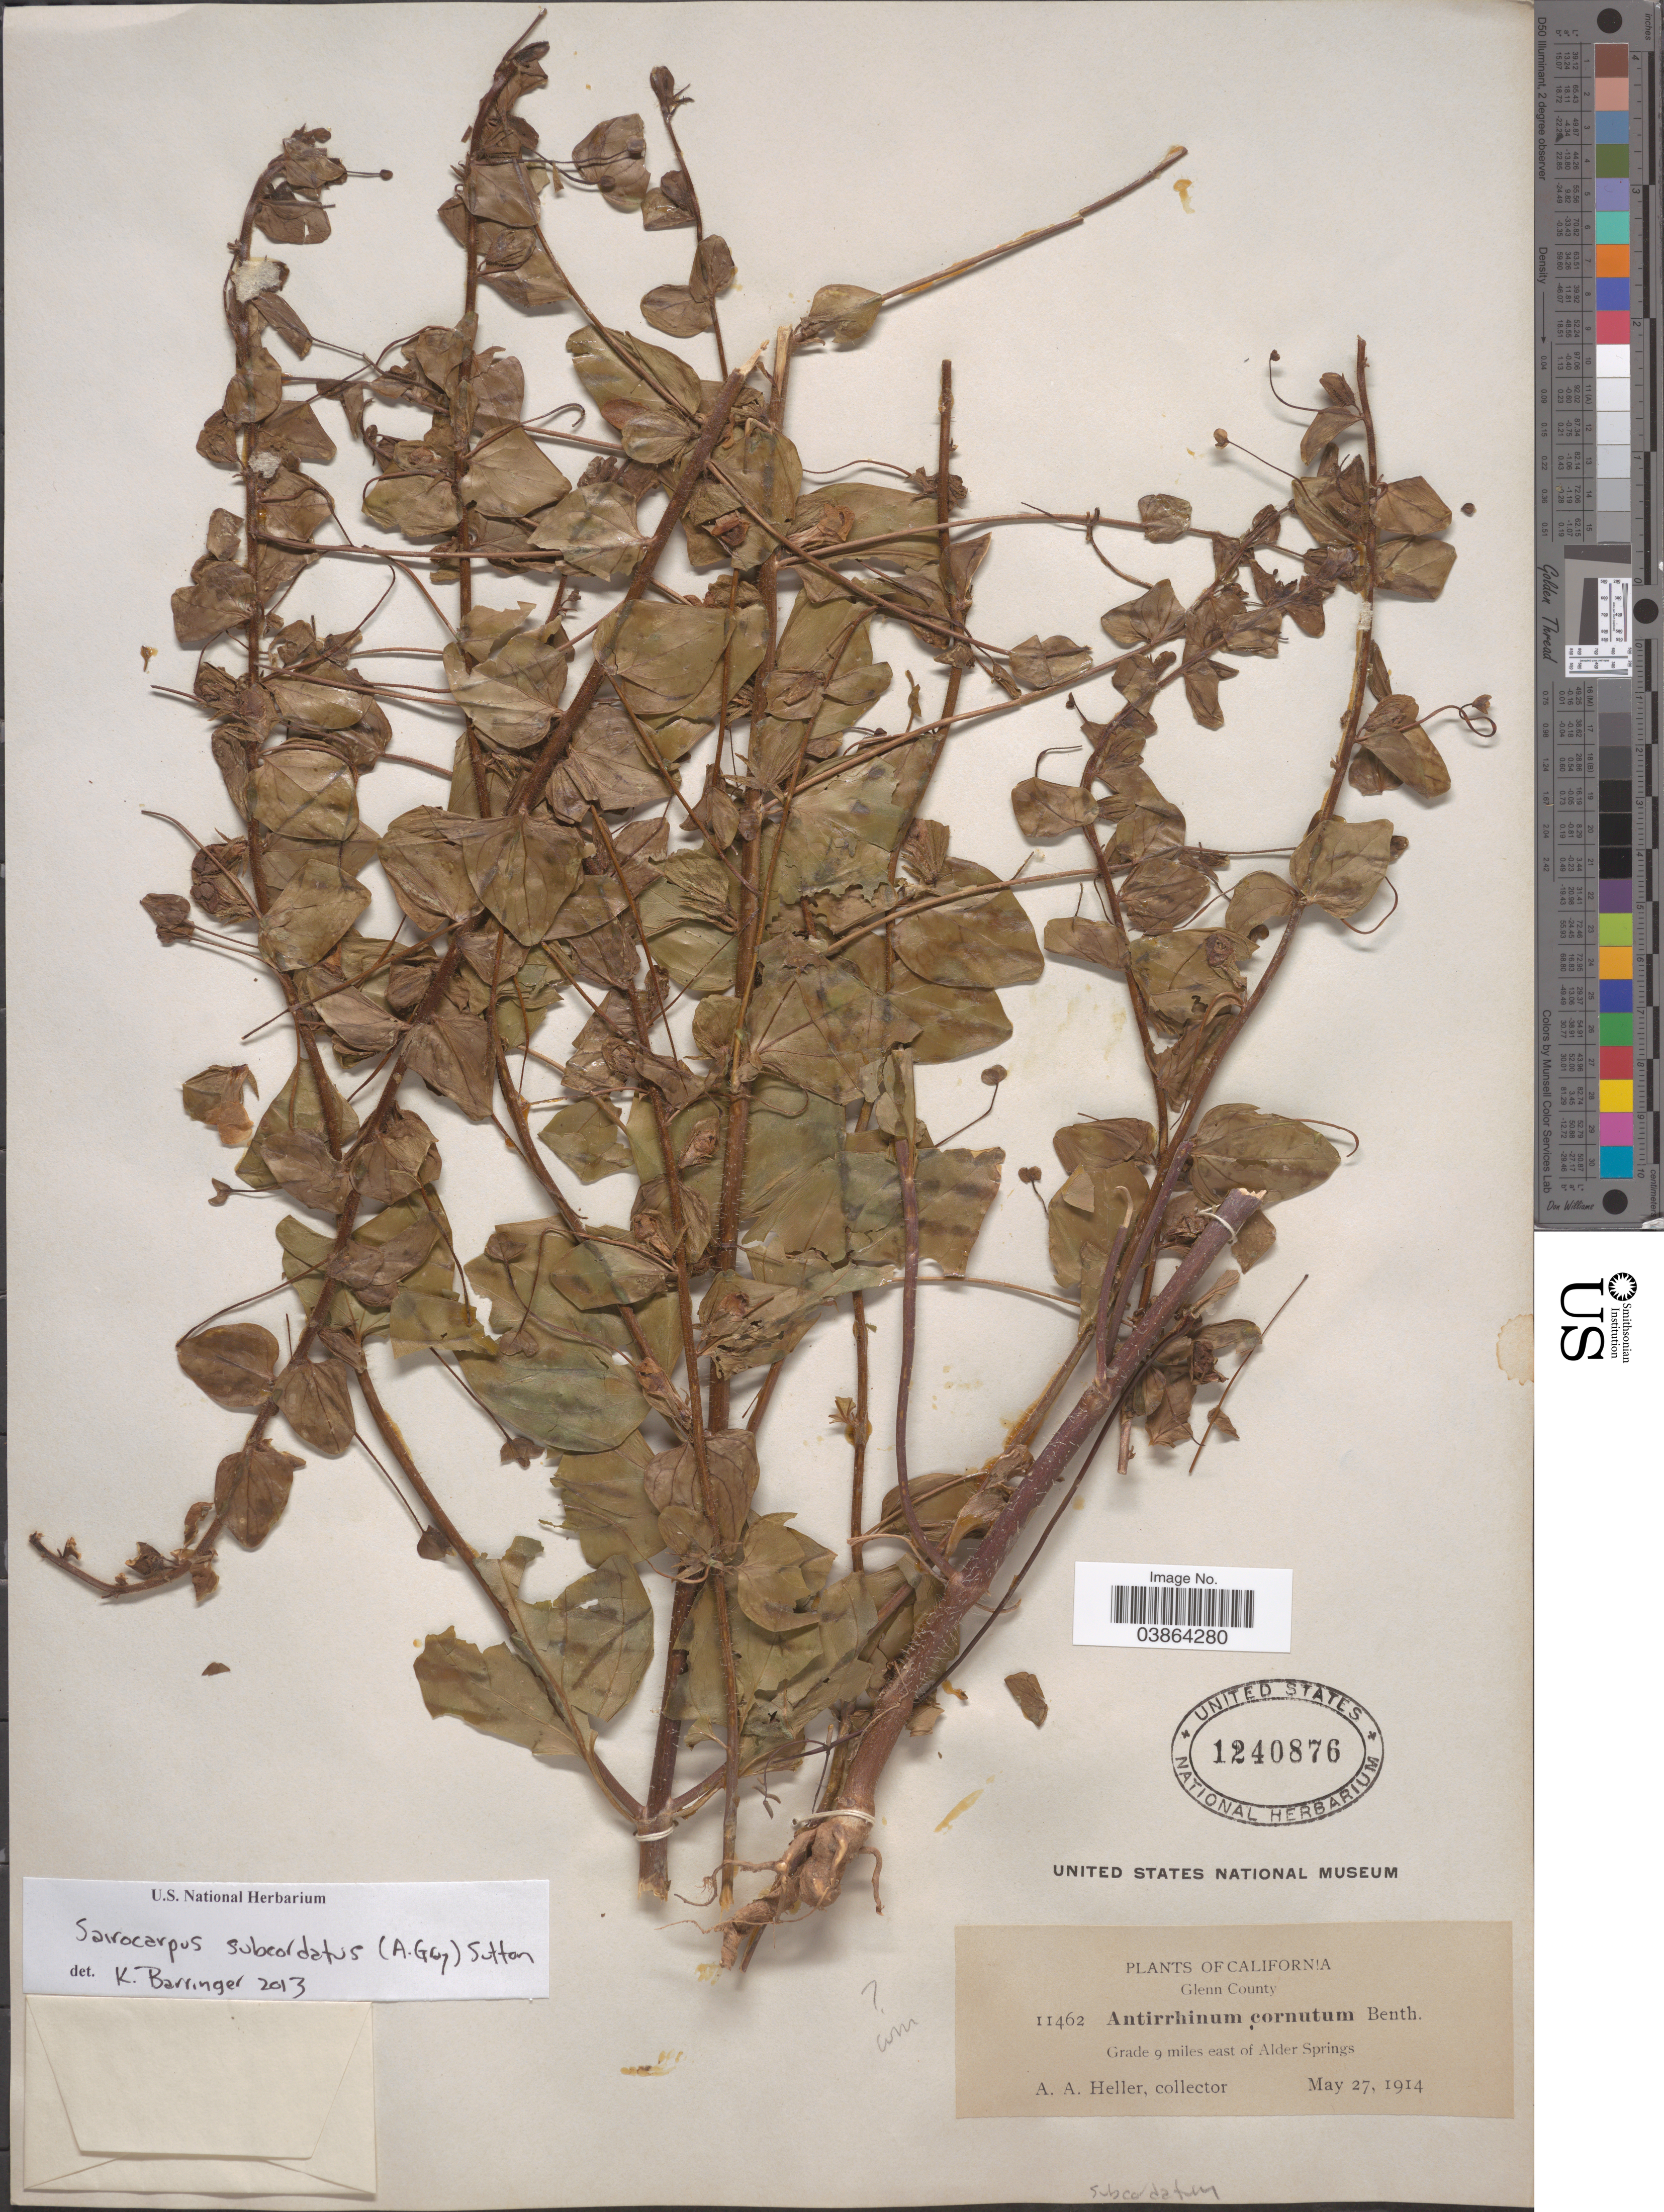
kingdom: Plantae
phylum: Tracheophyta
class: Magnoliopsida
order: Lamiales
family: Plantaginaceae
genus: Sairocarpus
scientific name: Sairocarpus subcordatus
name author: (A. Gray) D.A. Sutton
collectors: A. A. Heller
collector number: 11462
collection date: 1914-05-27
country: United States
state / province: California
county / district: Glenn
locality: Glenn County. Grade 9 miles east of Alder Springs.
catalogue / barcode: US 1240876